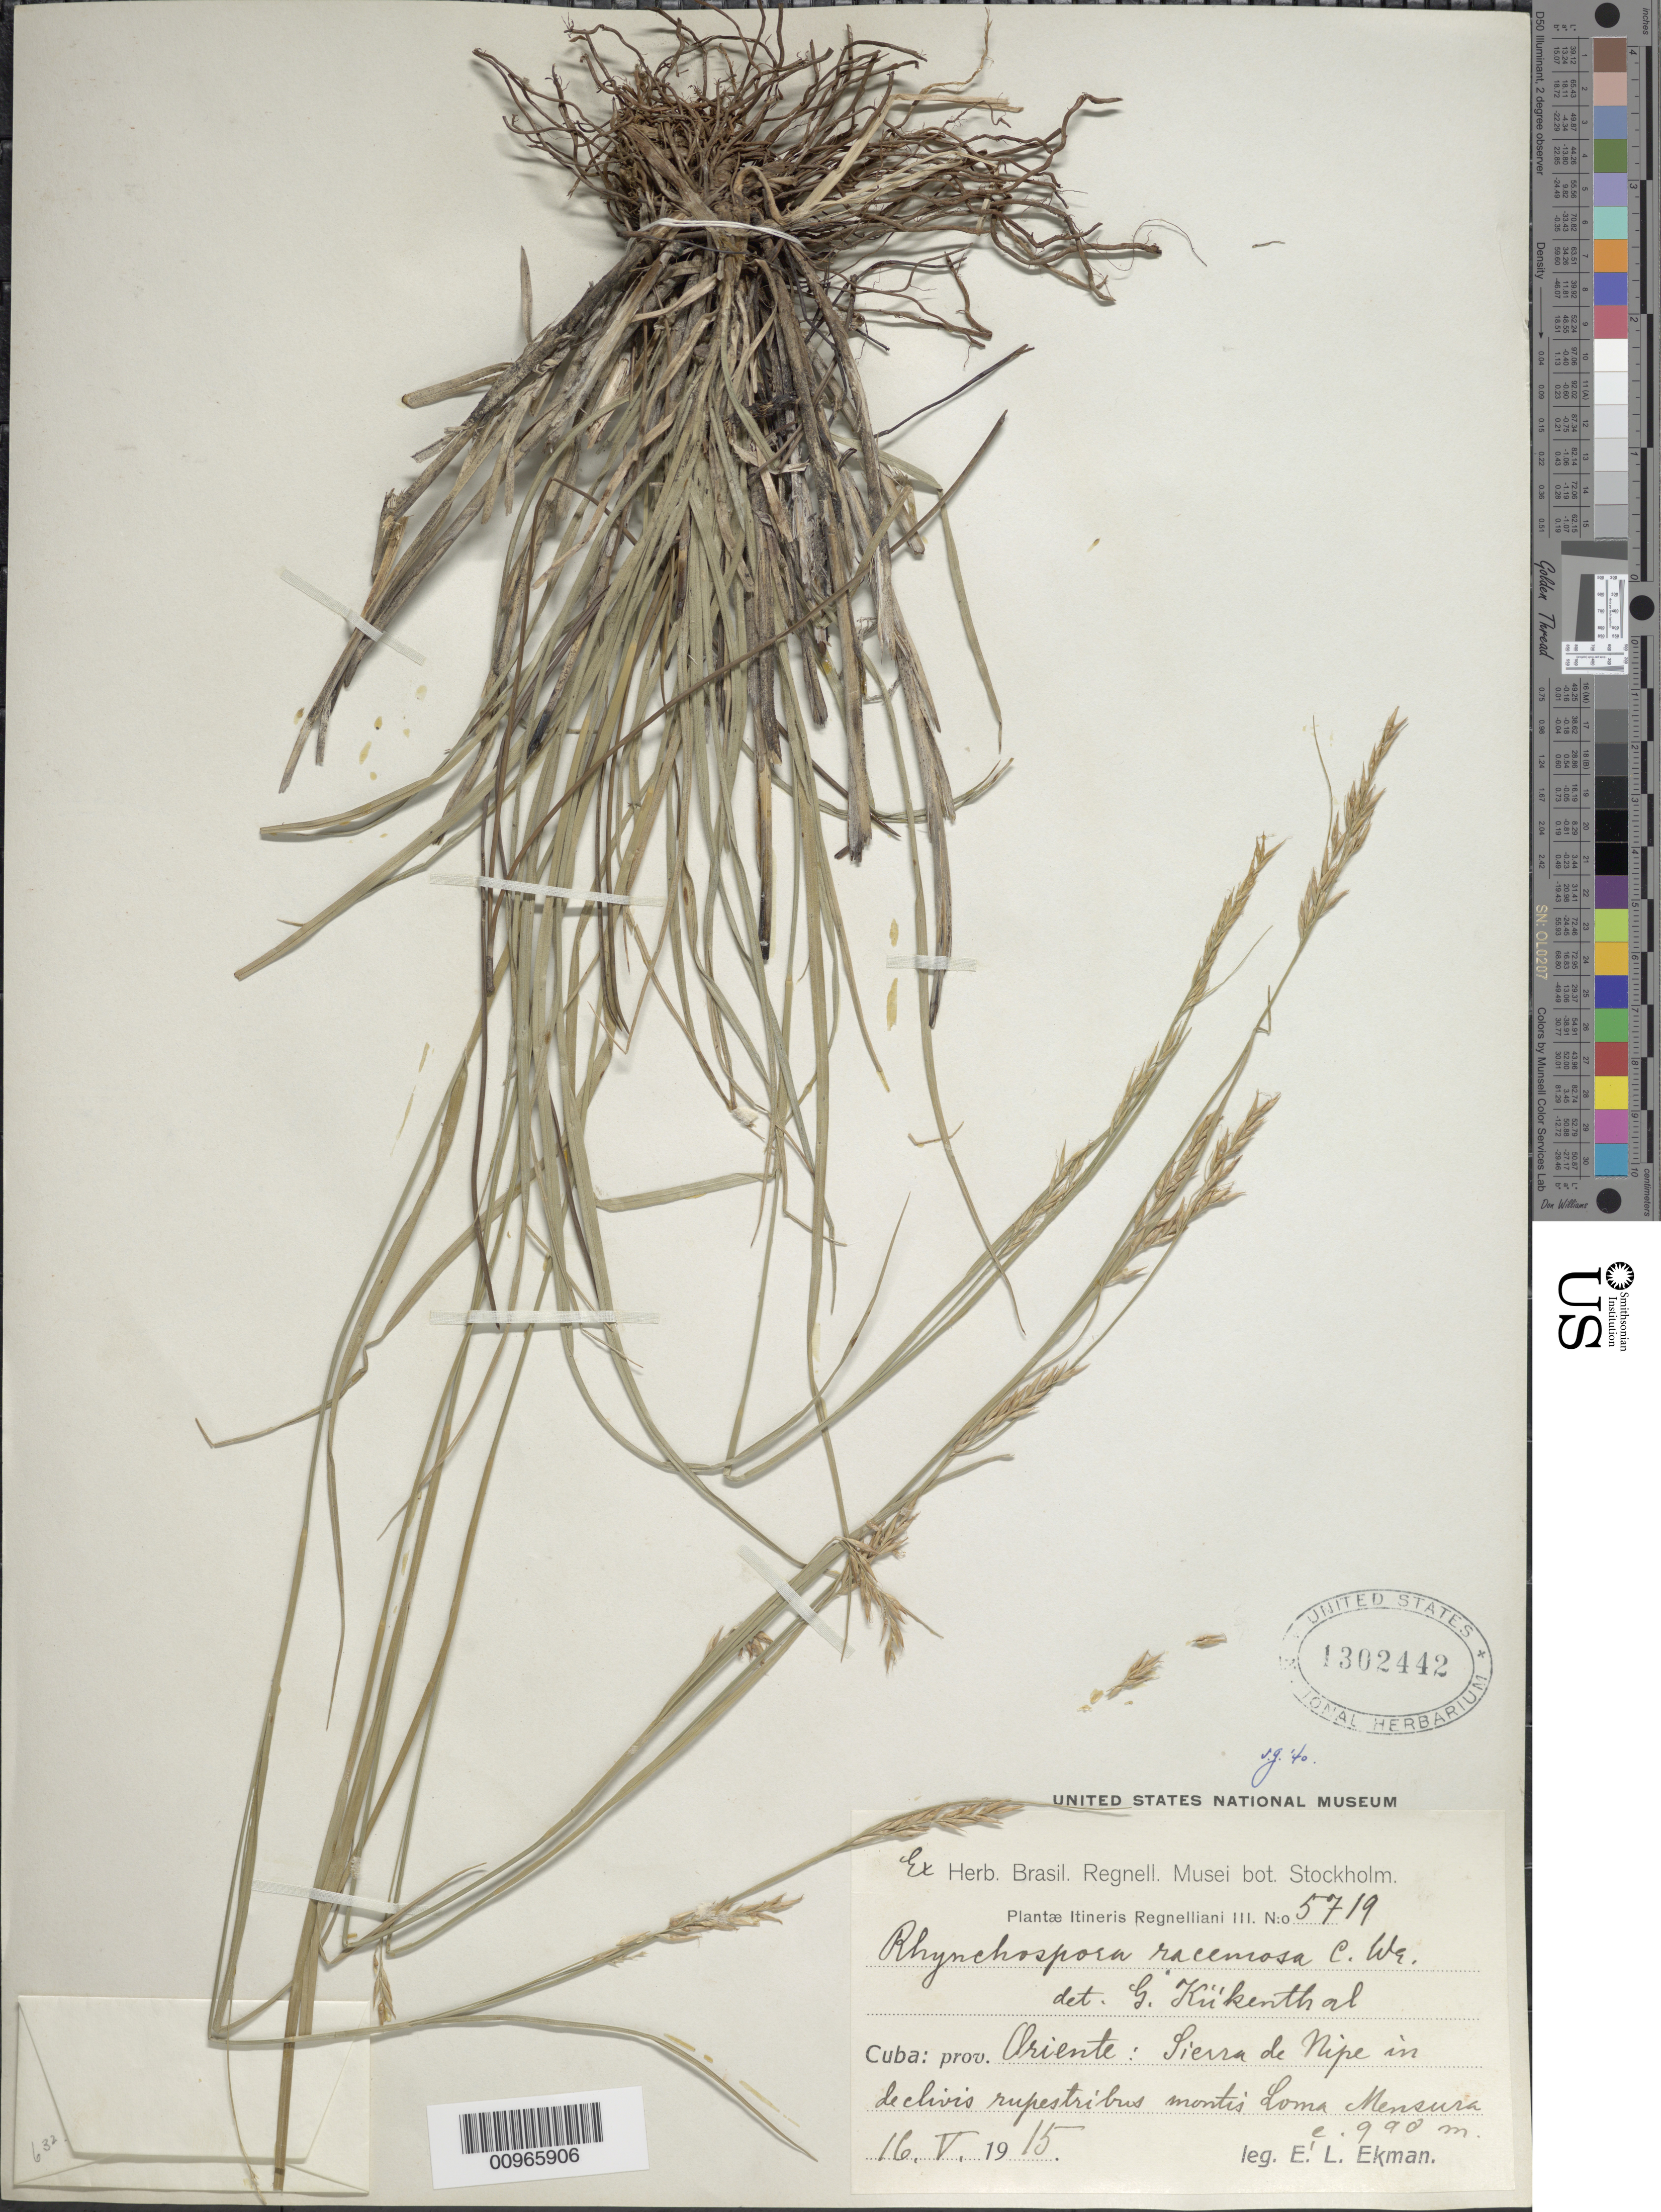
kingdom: Plantae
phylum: Tracheophyta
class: Liliopsida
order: Poales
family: Cyperaceae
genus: Rhynchospora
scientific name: Rhynchospora racemosa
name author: C. Wright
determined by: Gale, S.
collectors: E. L. Ekman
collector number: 5719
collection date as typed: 16 May 1915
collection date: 1915-05-16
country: Cuba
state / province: Holguín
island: Cuba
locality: Sierra de Nipe, Loma Mensura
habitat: In declivis rupestribus montis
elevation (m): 900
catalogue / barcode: US 1302442